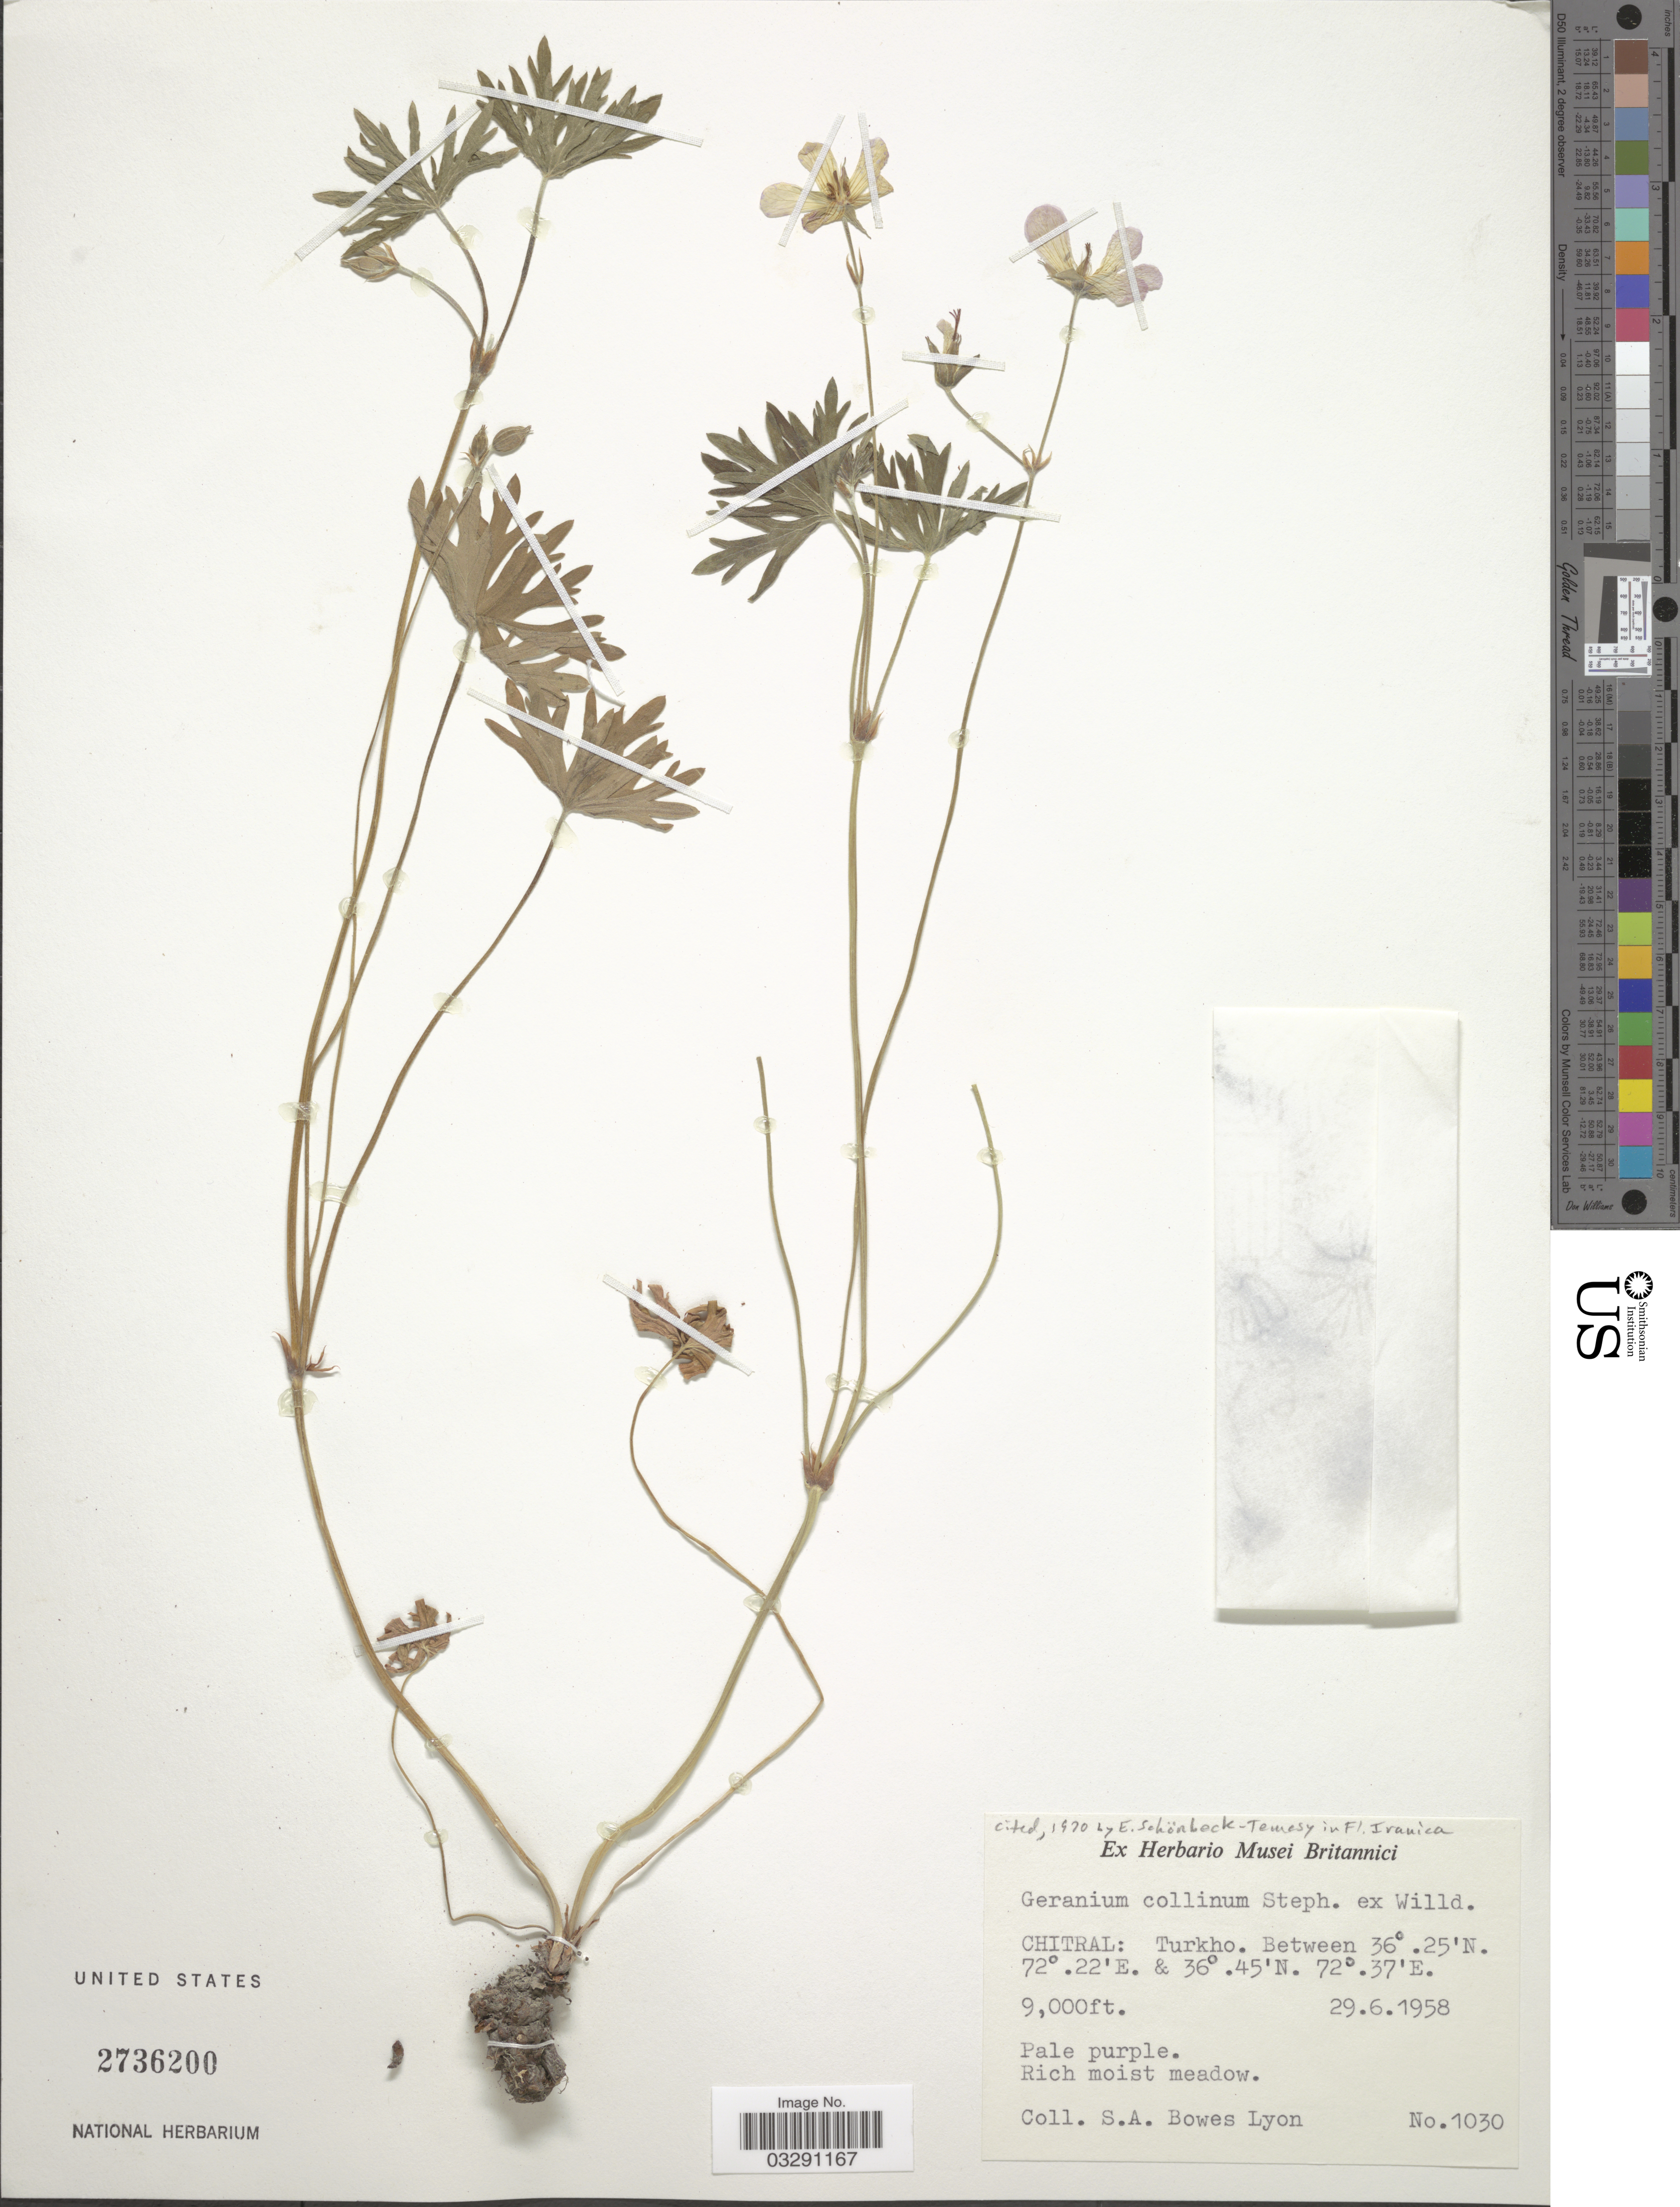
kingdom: Plantae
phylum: Tracheophyta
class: Magnoliopsida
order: Geraniales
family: Geraniaceae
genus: Geranium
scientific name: Geranium collinum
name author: Stephan ex Willd.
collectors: S. Bowes Lyon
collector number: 1030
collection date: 1958-06-29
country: Pakistan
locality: Chitral: Turkho.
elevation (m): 2743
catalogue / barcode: US 2736200